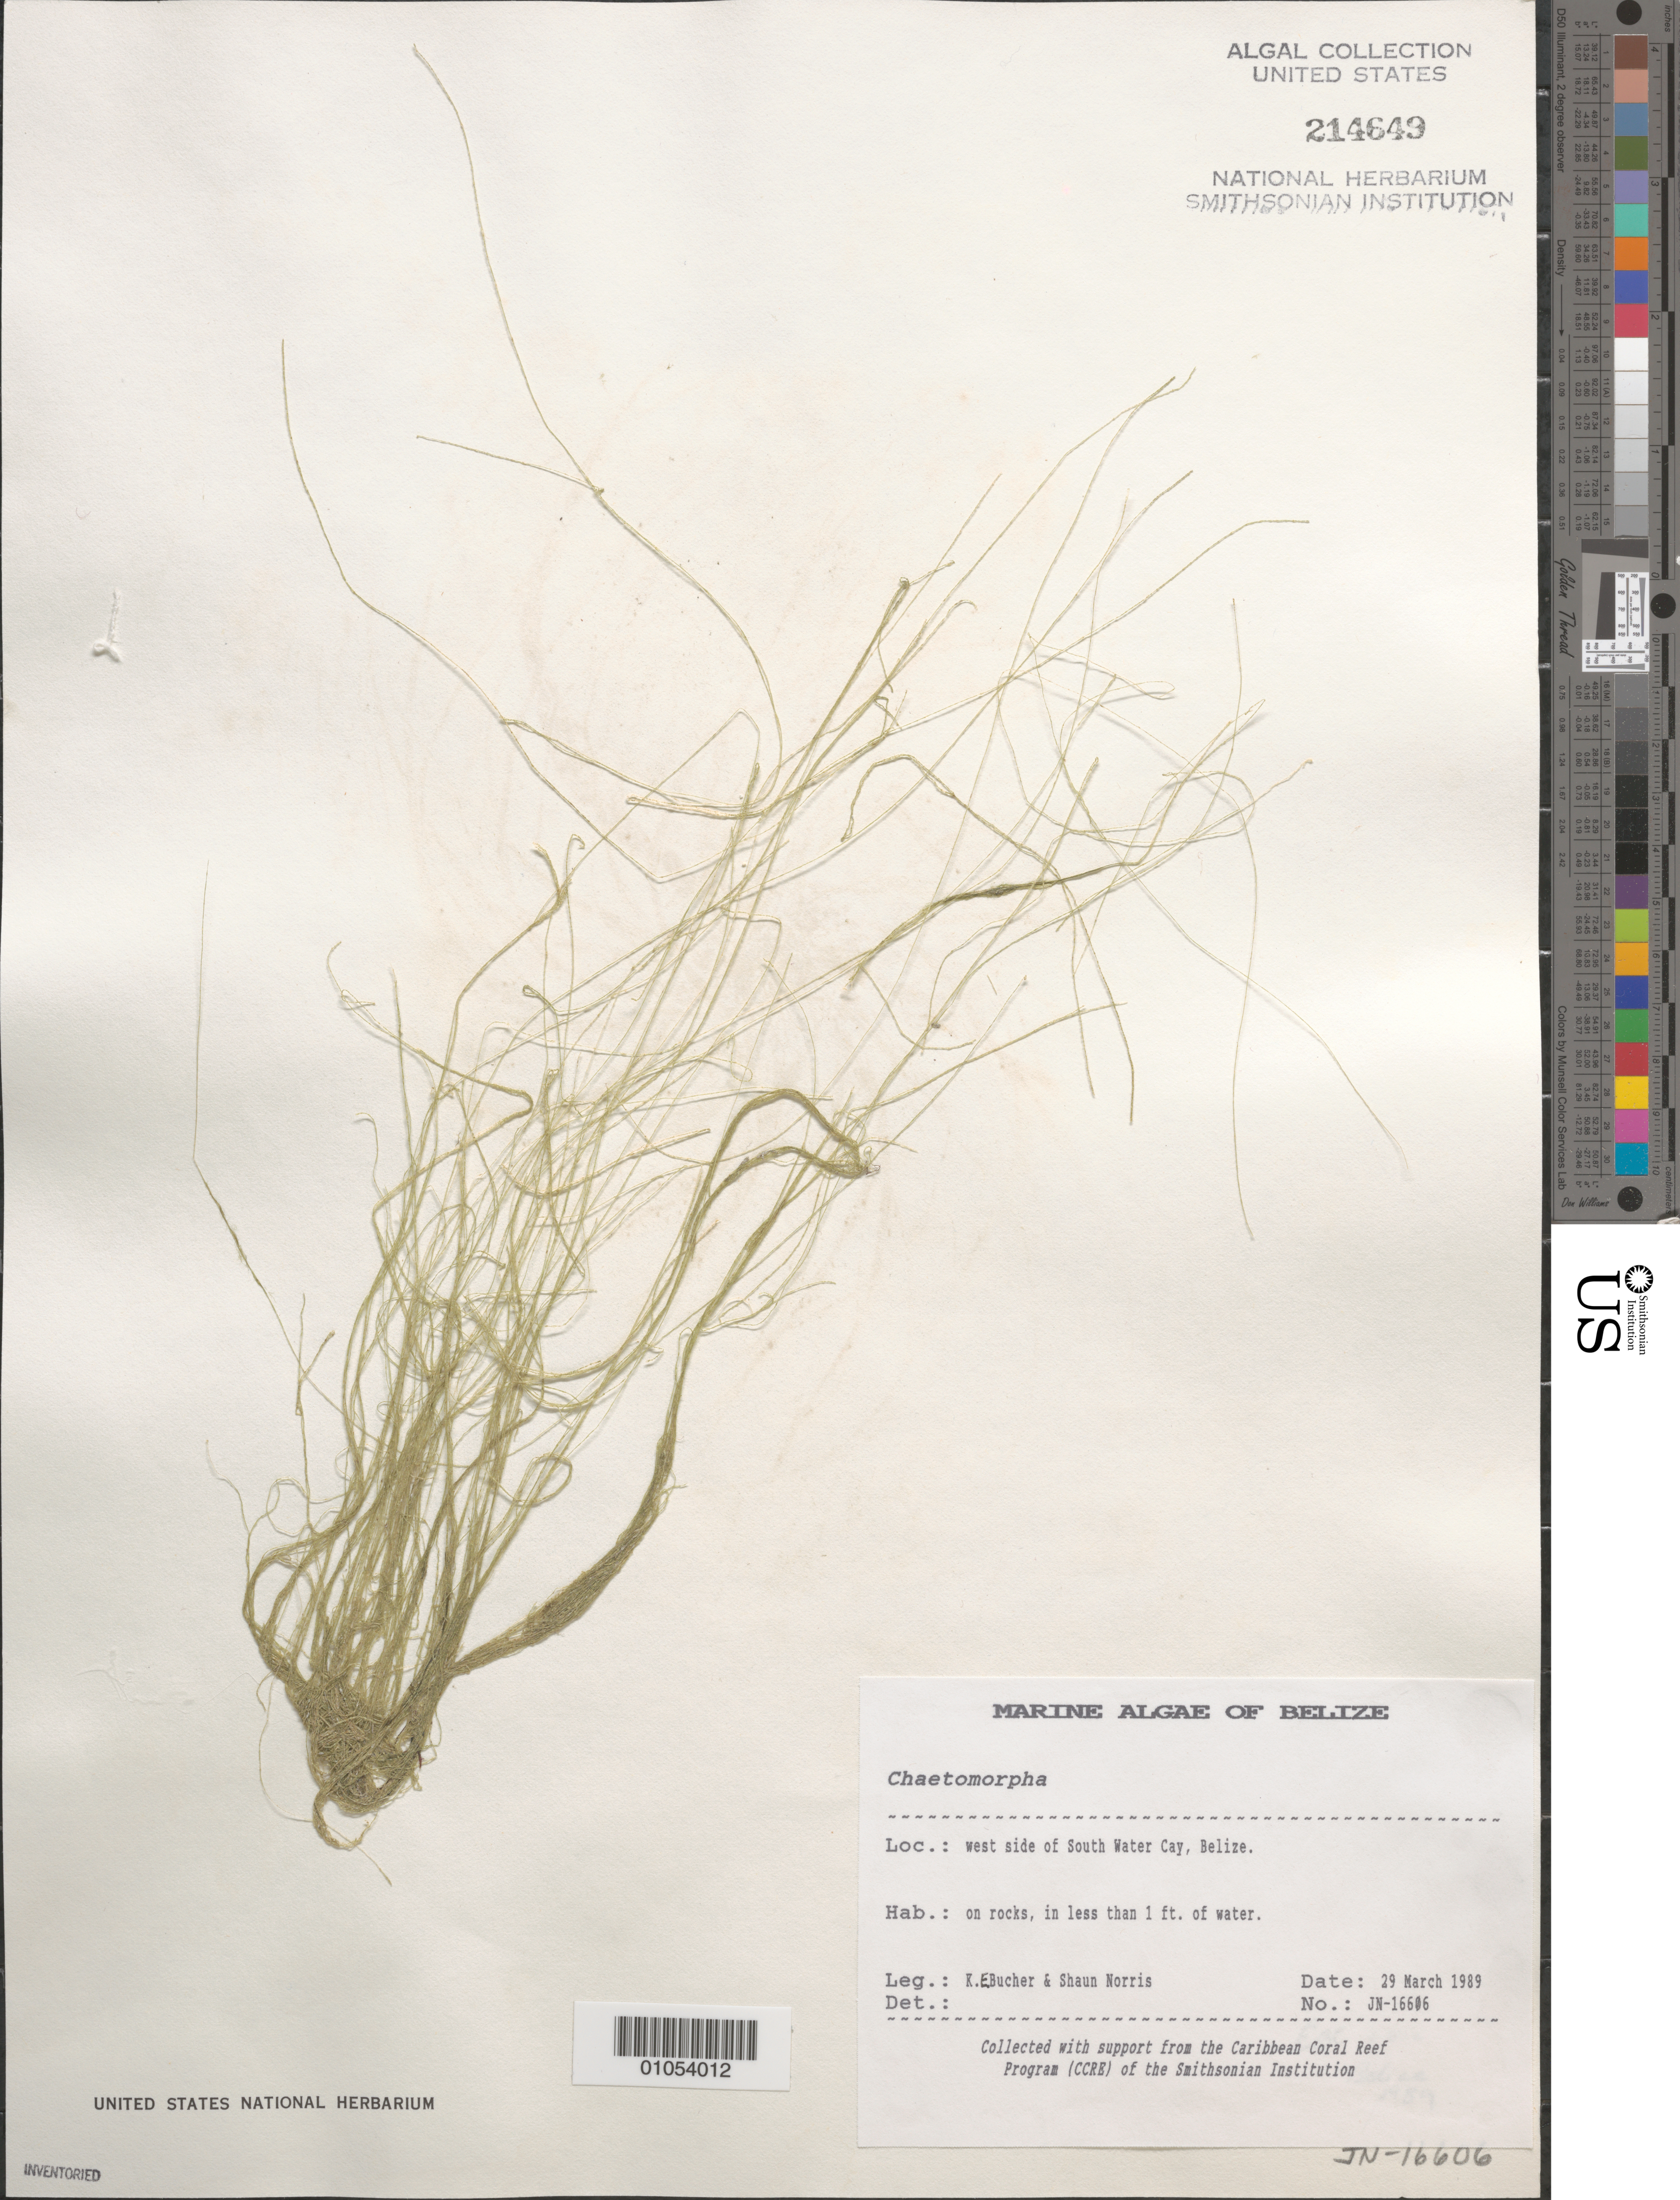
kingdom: Plantae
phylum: Chlorophyta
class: Ulvophyceae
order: Cladophorales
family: Cladophoraceae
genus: Chaetomorpha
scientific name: Chaetomorpha sp.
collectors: K. E. Bucher & S. Norris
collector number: JN-16606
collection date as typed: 29 Mar 1989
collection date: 1989-03-29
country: Belize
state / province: Stann Creek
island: South Water Cay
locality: West side of cay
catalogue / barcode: US 214649